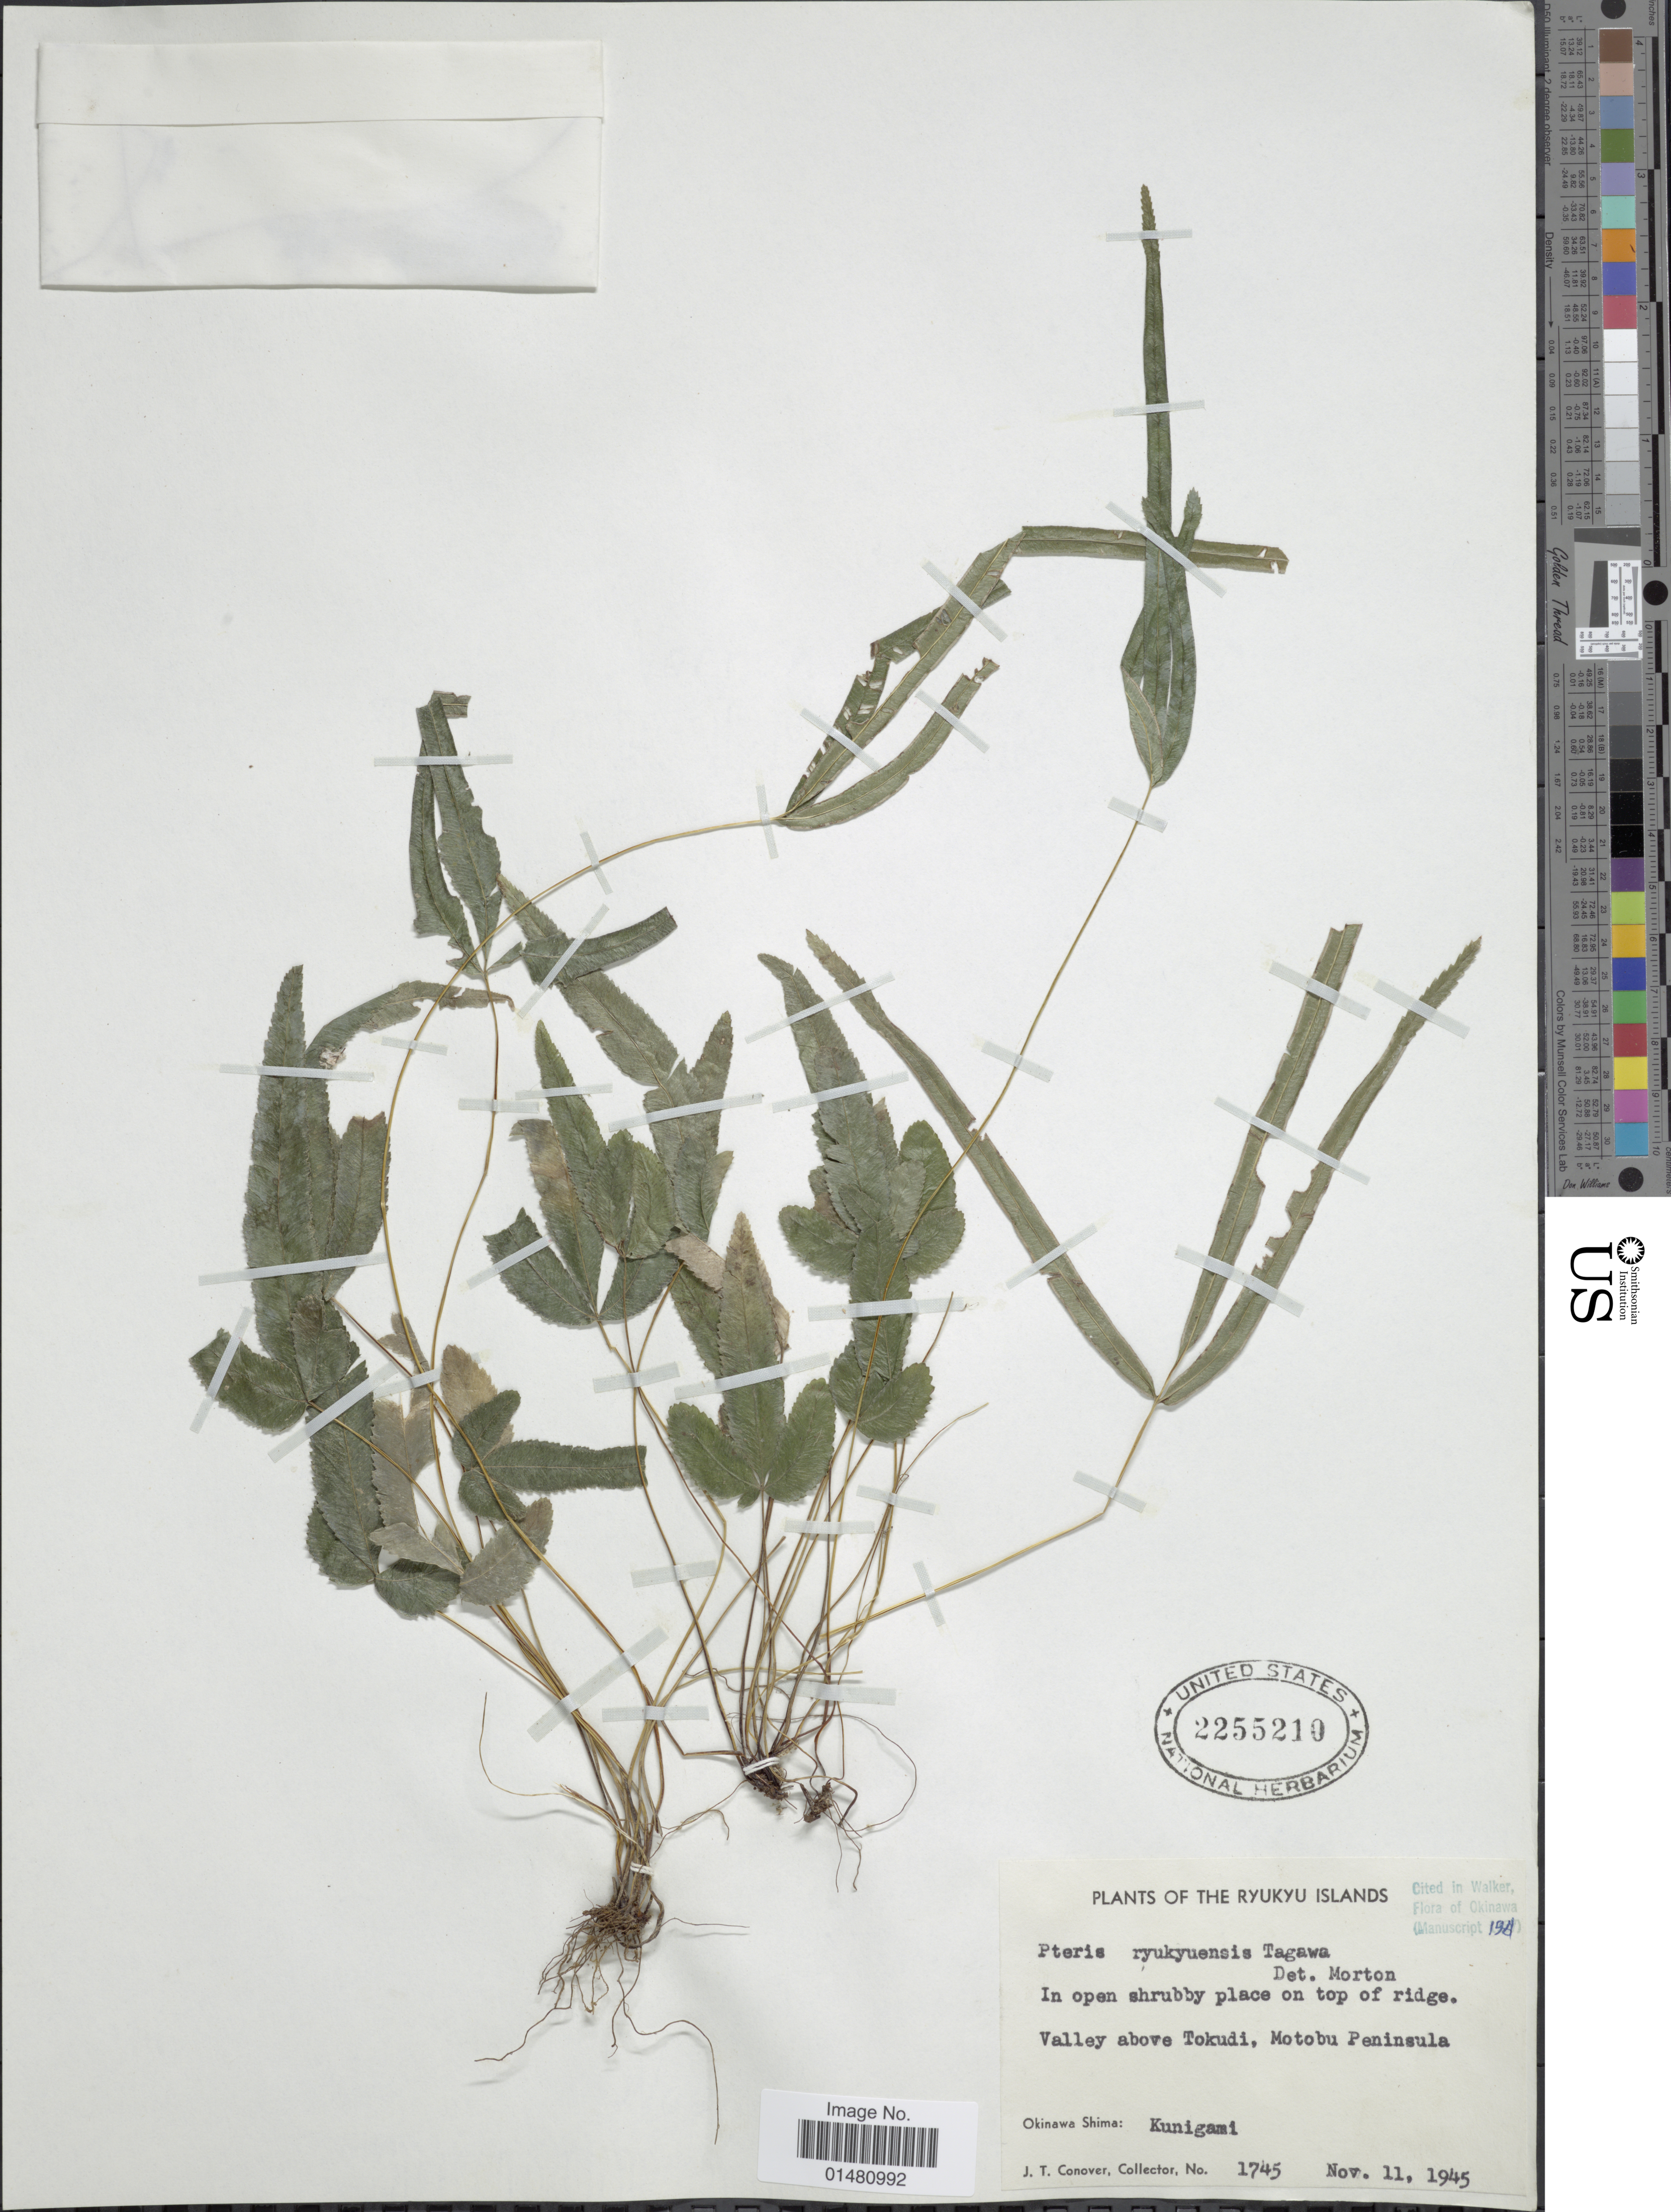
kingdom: Plantae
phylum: Tracheophyta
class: Polypodiopsida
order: Polypodiales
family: Pteridaceae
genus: Pteris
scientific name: Pteris ryukyuensis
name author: Tagawa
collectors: J. T. Conover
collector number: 1745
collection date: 1945-11-11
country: Japan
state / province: Okinawa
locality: The Ryukyu Islands, Valley above Tokudi, Motobu Peninsula, Okinawa Shima: Kunigami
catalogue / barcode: US 2255210